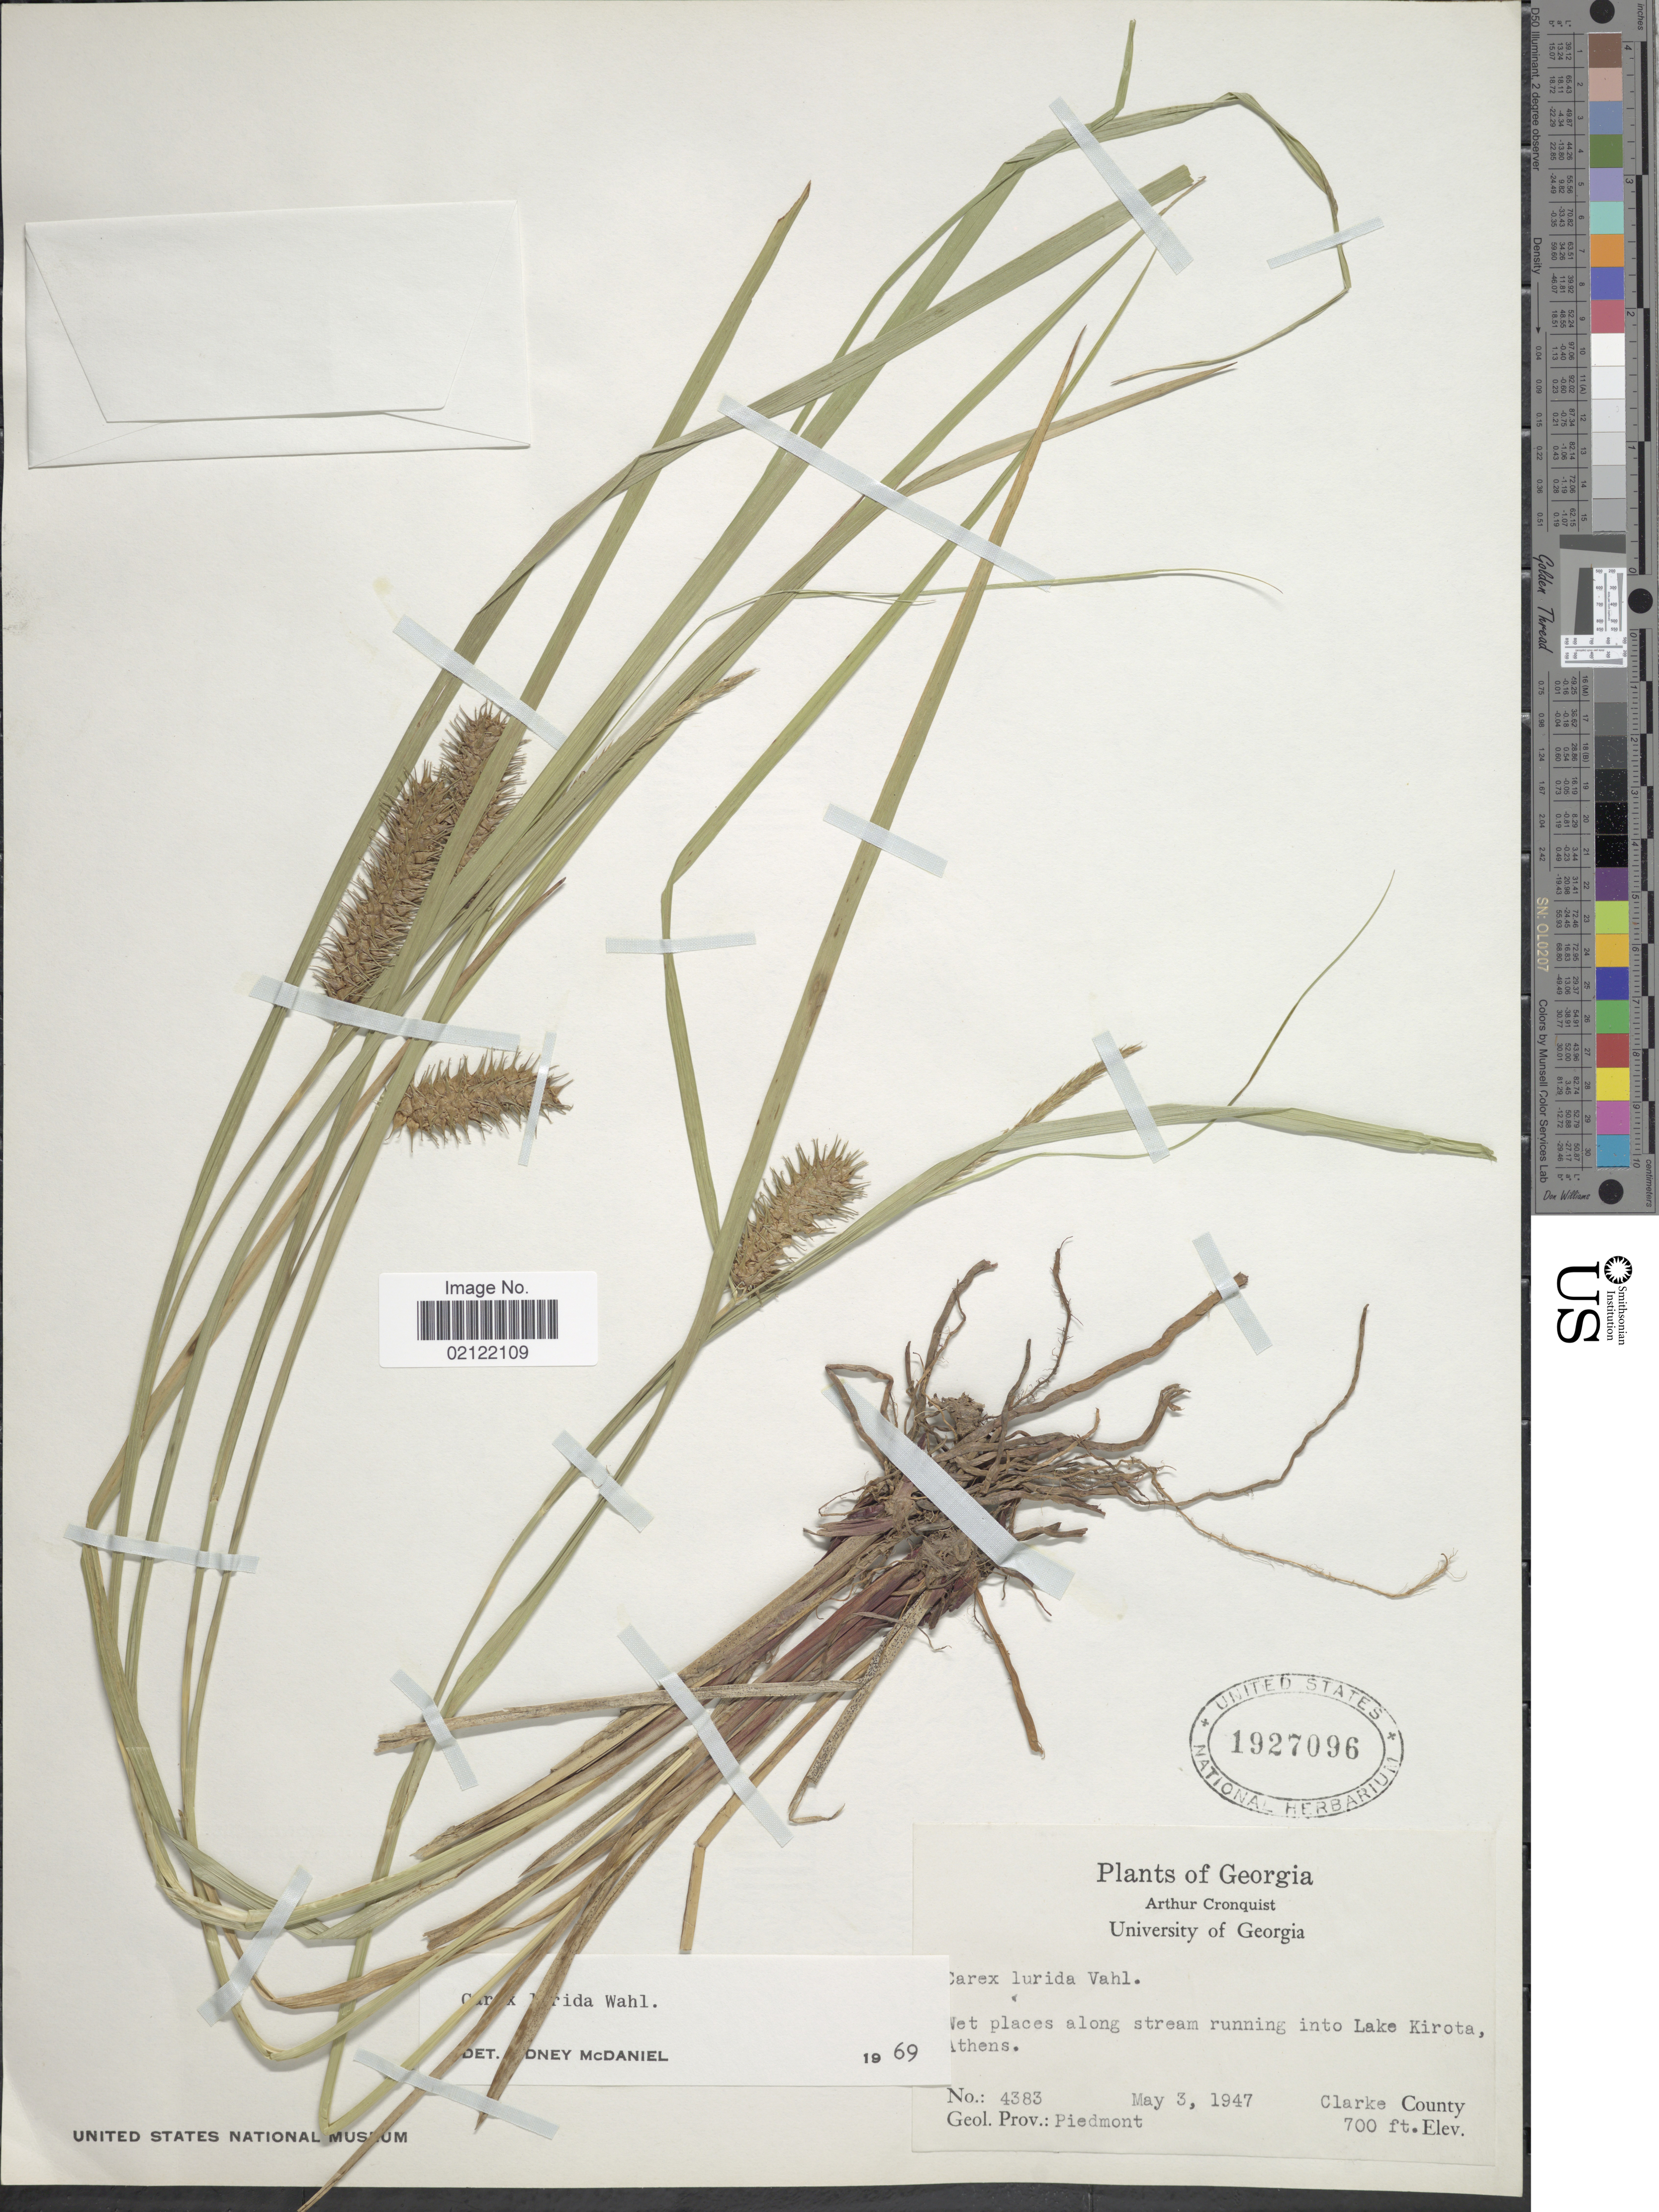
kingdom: Plantae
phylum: Tracheophyta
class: Liliopsida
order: Poales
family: Cyperaceae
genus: Carex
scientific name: Carex lurida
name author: Wahlenb.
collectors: A. J. Cronquist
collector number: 4383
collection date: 1947-05-03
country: United States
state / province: Georgia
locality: Wet places along stream running into Lake Kirota, Athens. Clarke County. Geol. Prov.: Piedmont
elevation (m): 213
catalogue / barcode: US 1927096